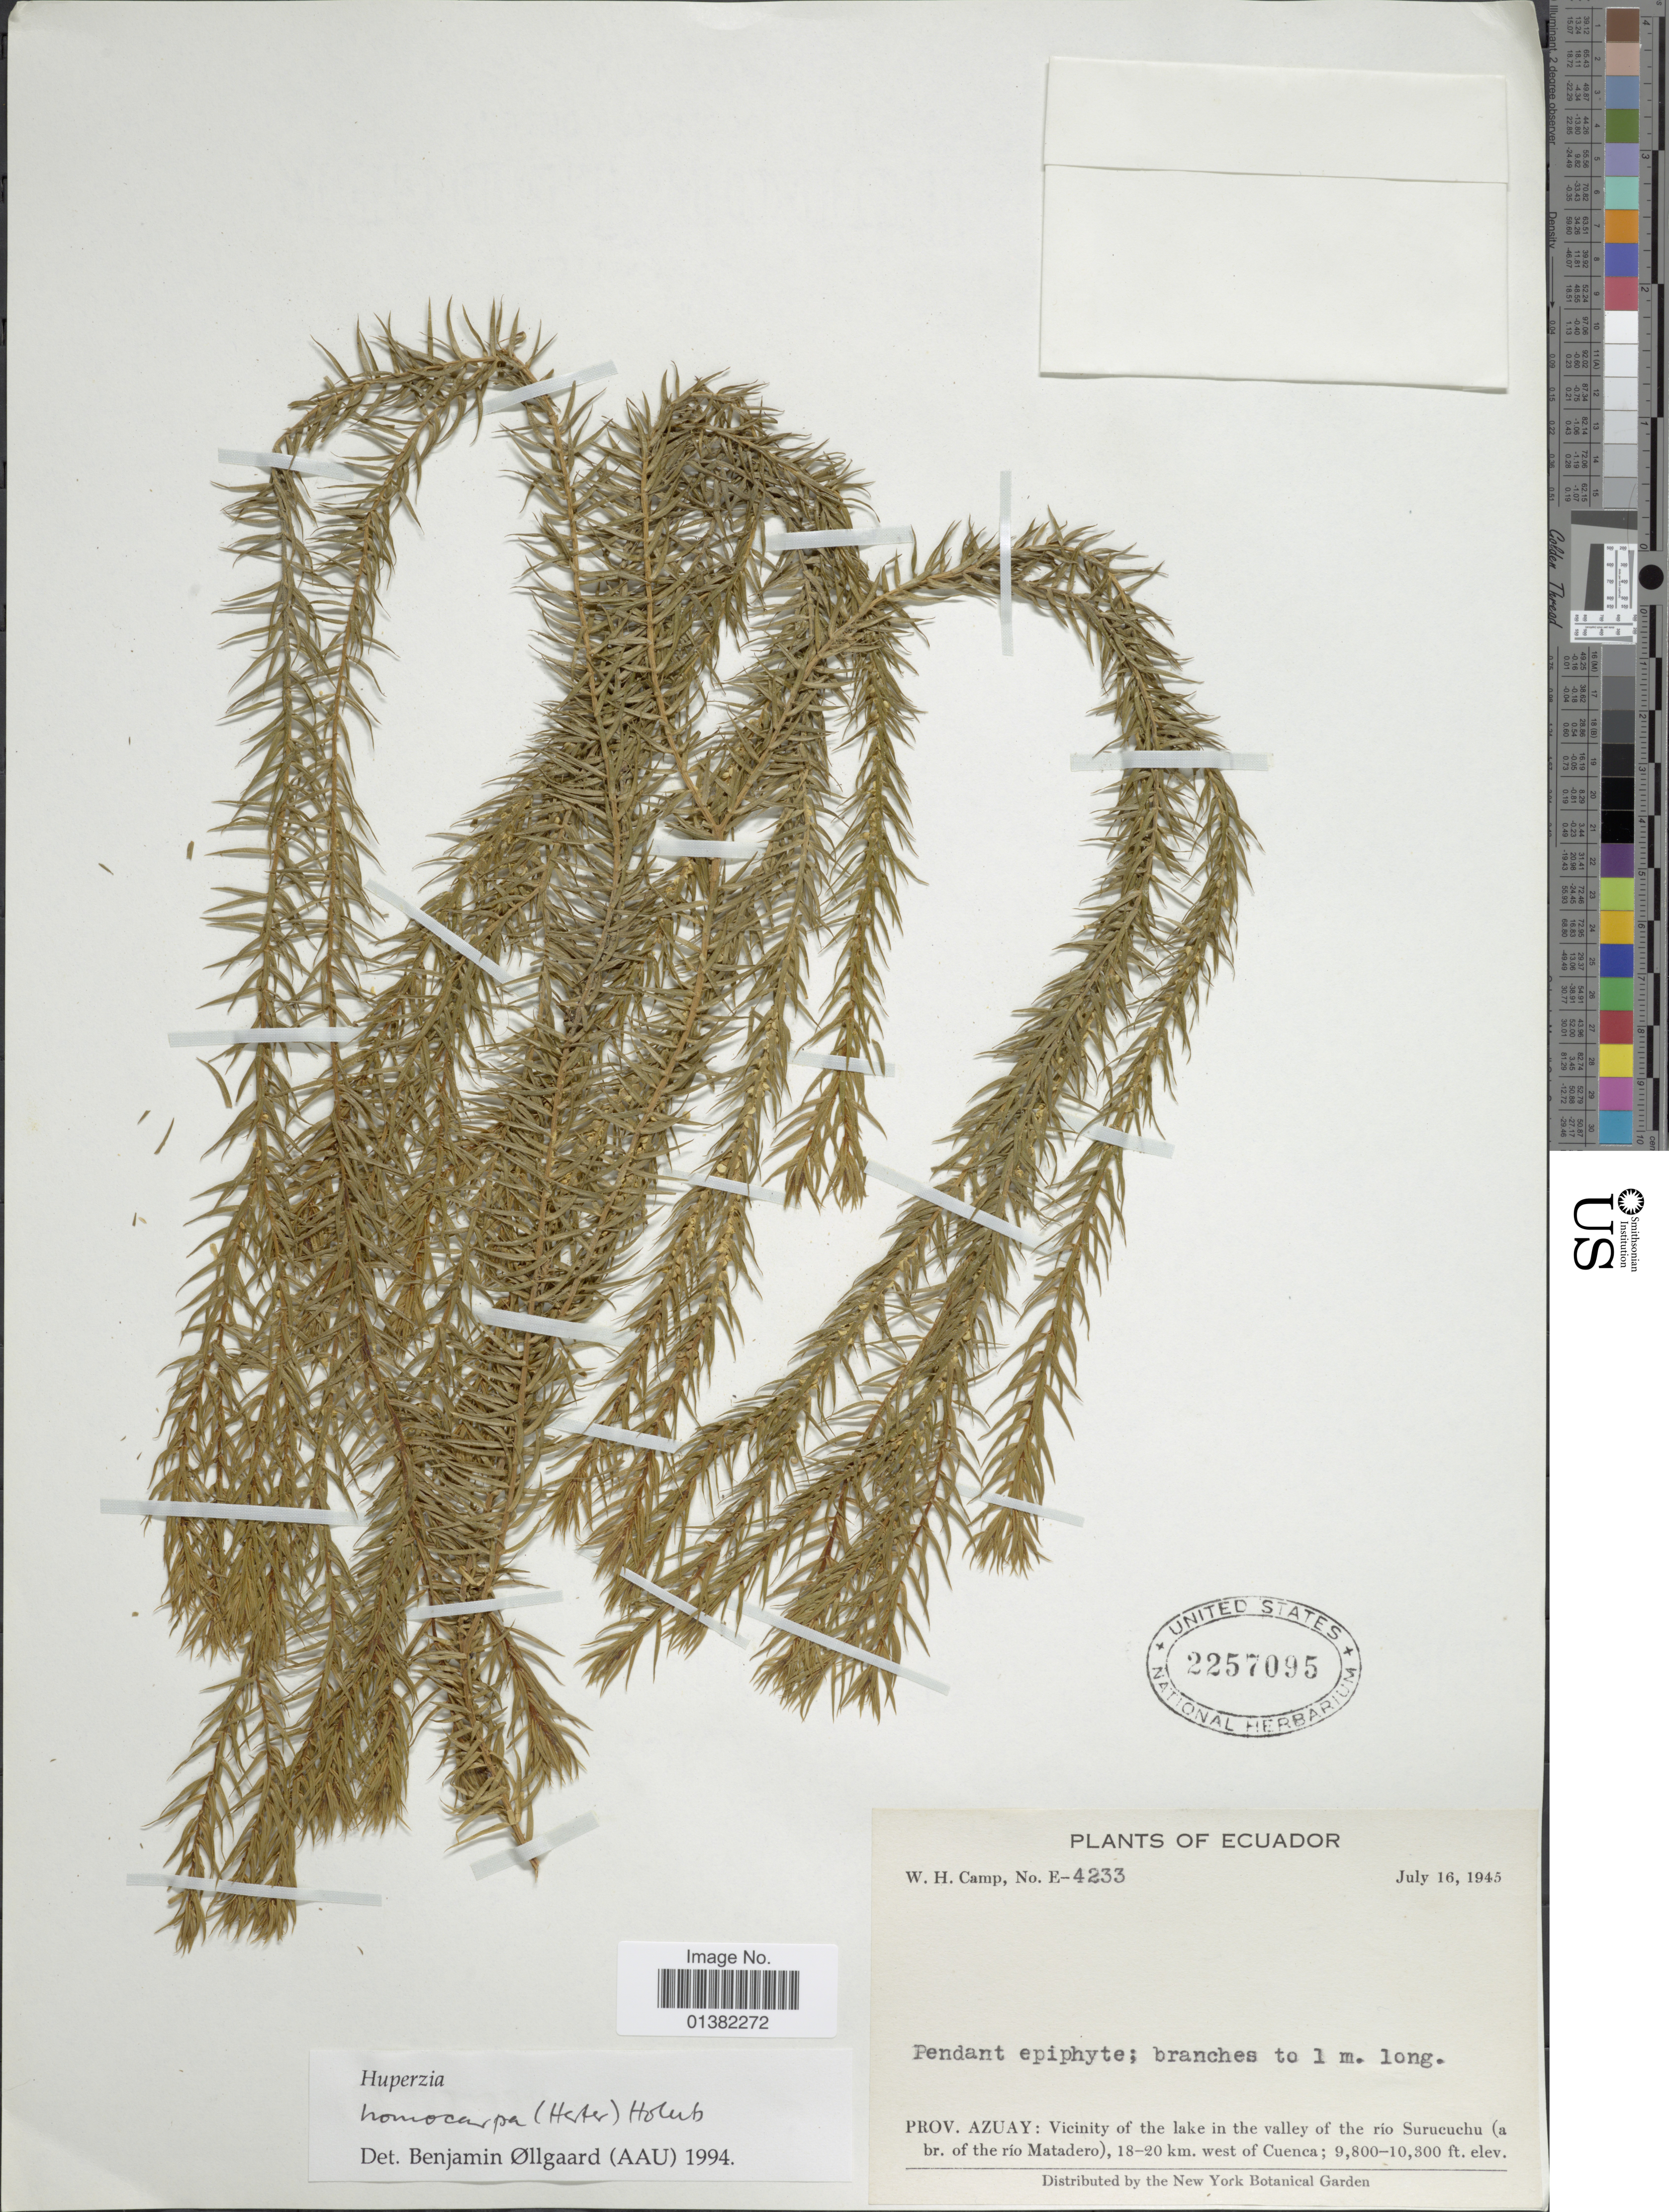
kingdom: Plantae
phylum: Tracheophyta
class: Lycopodiopsida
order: Lycopodiales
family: Lycopodiaceae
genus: Phlegmariurus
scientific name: Phlegmariurus homocarpus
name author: (Herter) B. Øllg.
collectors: W. H. Camp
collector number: E-4233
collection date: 1945-07-16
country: Ecuador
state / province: Azuay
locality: Vicinity of the lake in the valley of the río Surucuchu (a br. of the río Matadero), 18-20 km. west of Cuenca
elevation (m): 2987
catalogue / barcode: US 2257095